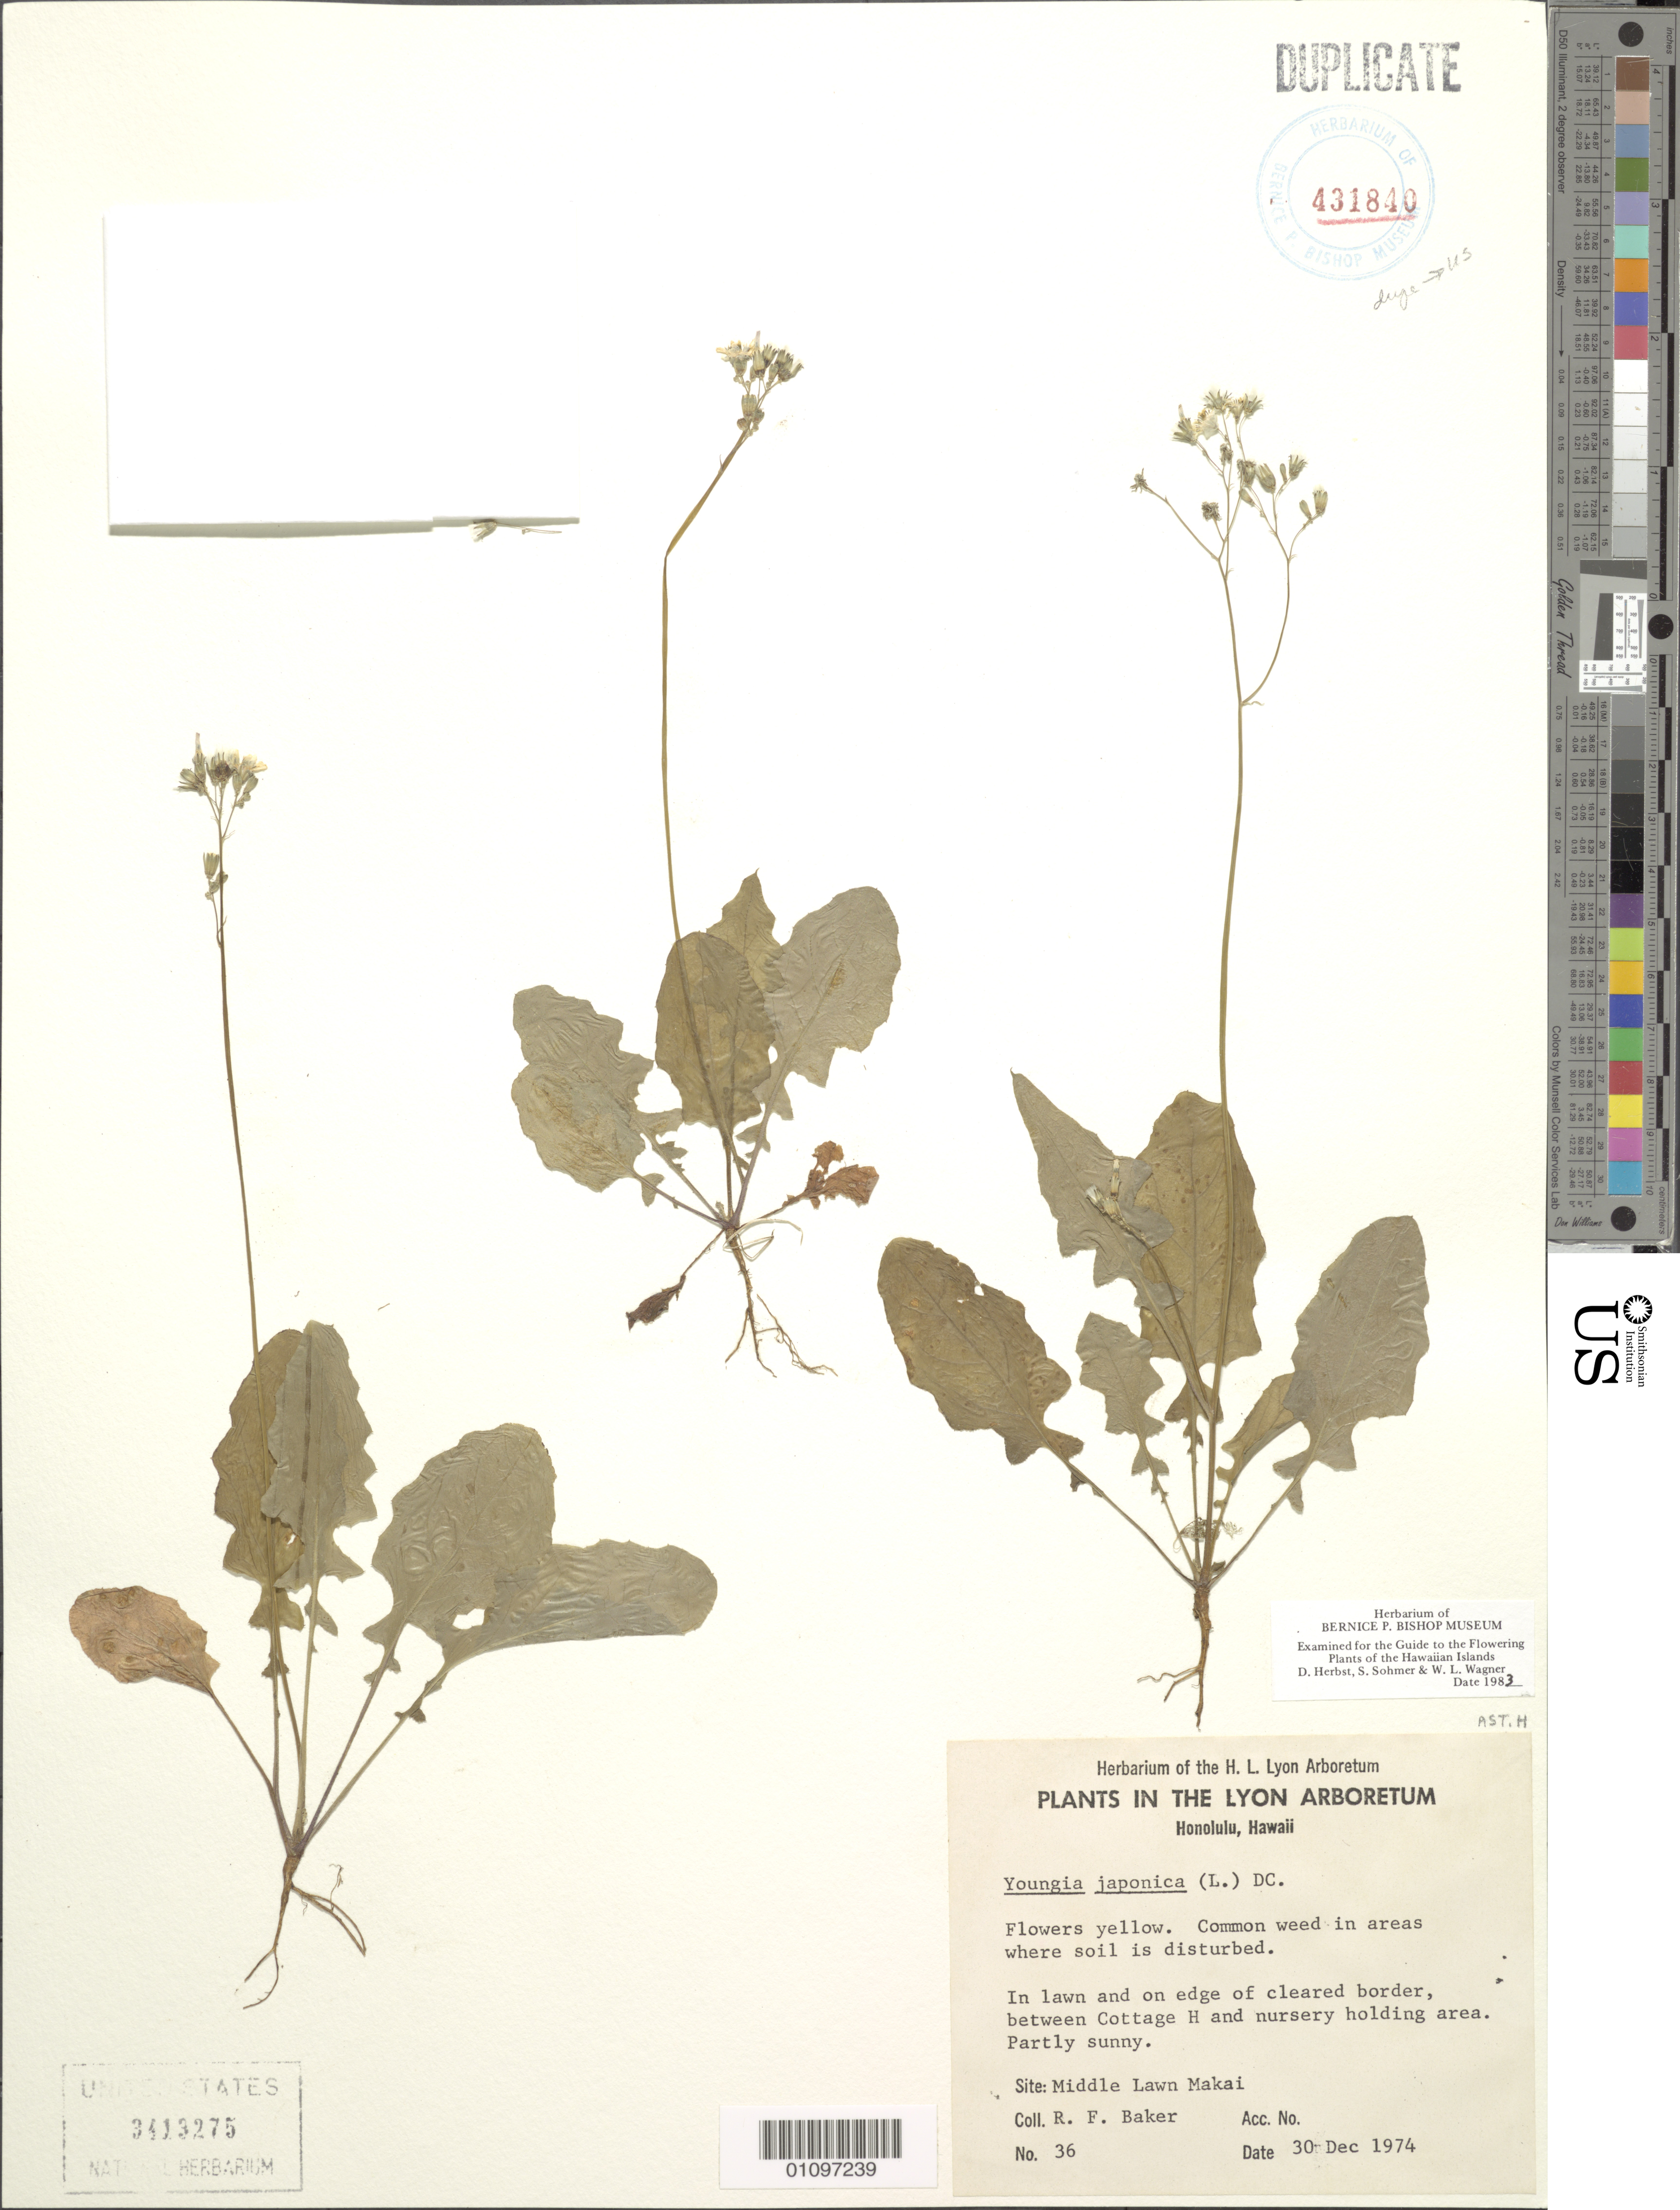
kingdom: Plantae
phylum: Tracheophyta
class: Magnoliopsida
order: Asterales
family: Asteraceae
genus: Youngia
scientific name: Youngia japonica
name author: (L.) DC.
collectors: R. F. Baker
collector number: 36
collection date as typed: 30 Dec 1974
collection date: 1974-12-30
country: United States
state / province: Hawaii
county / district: Honolulu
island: Oahu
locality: Honolulu, Middle Lawn Makai, between Cottage H and nursery holding area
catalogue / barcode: US 3413275